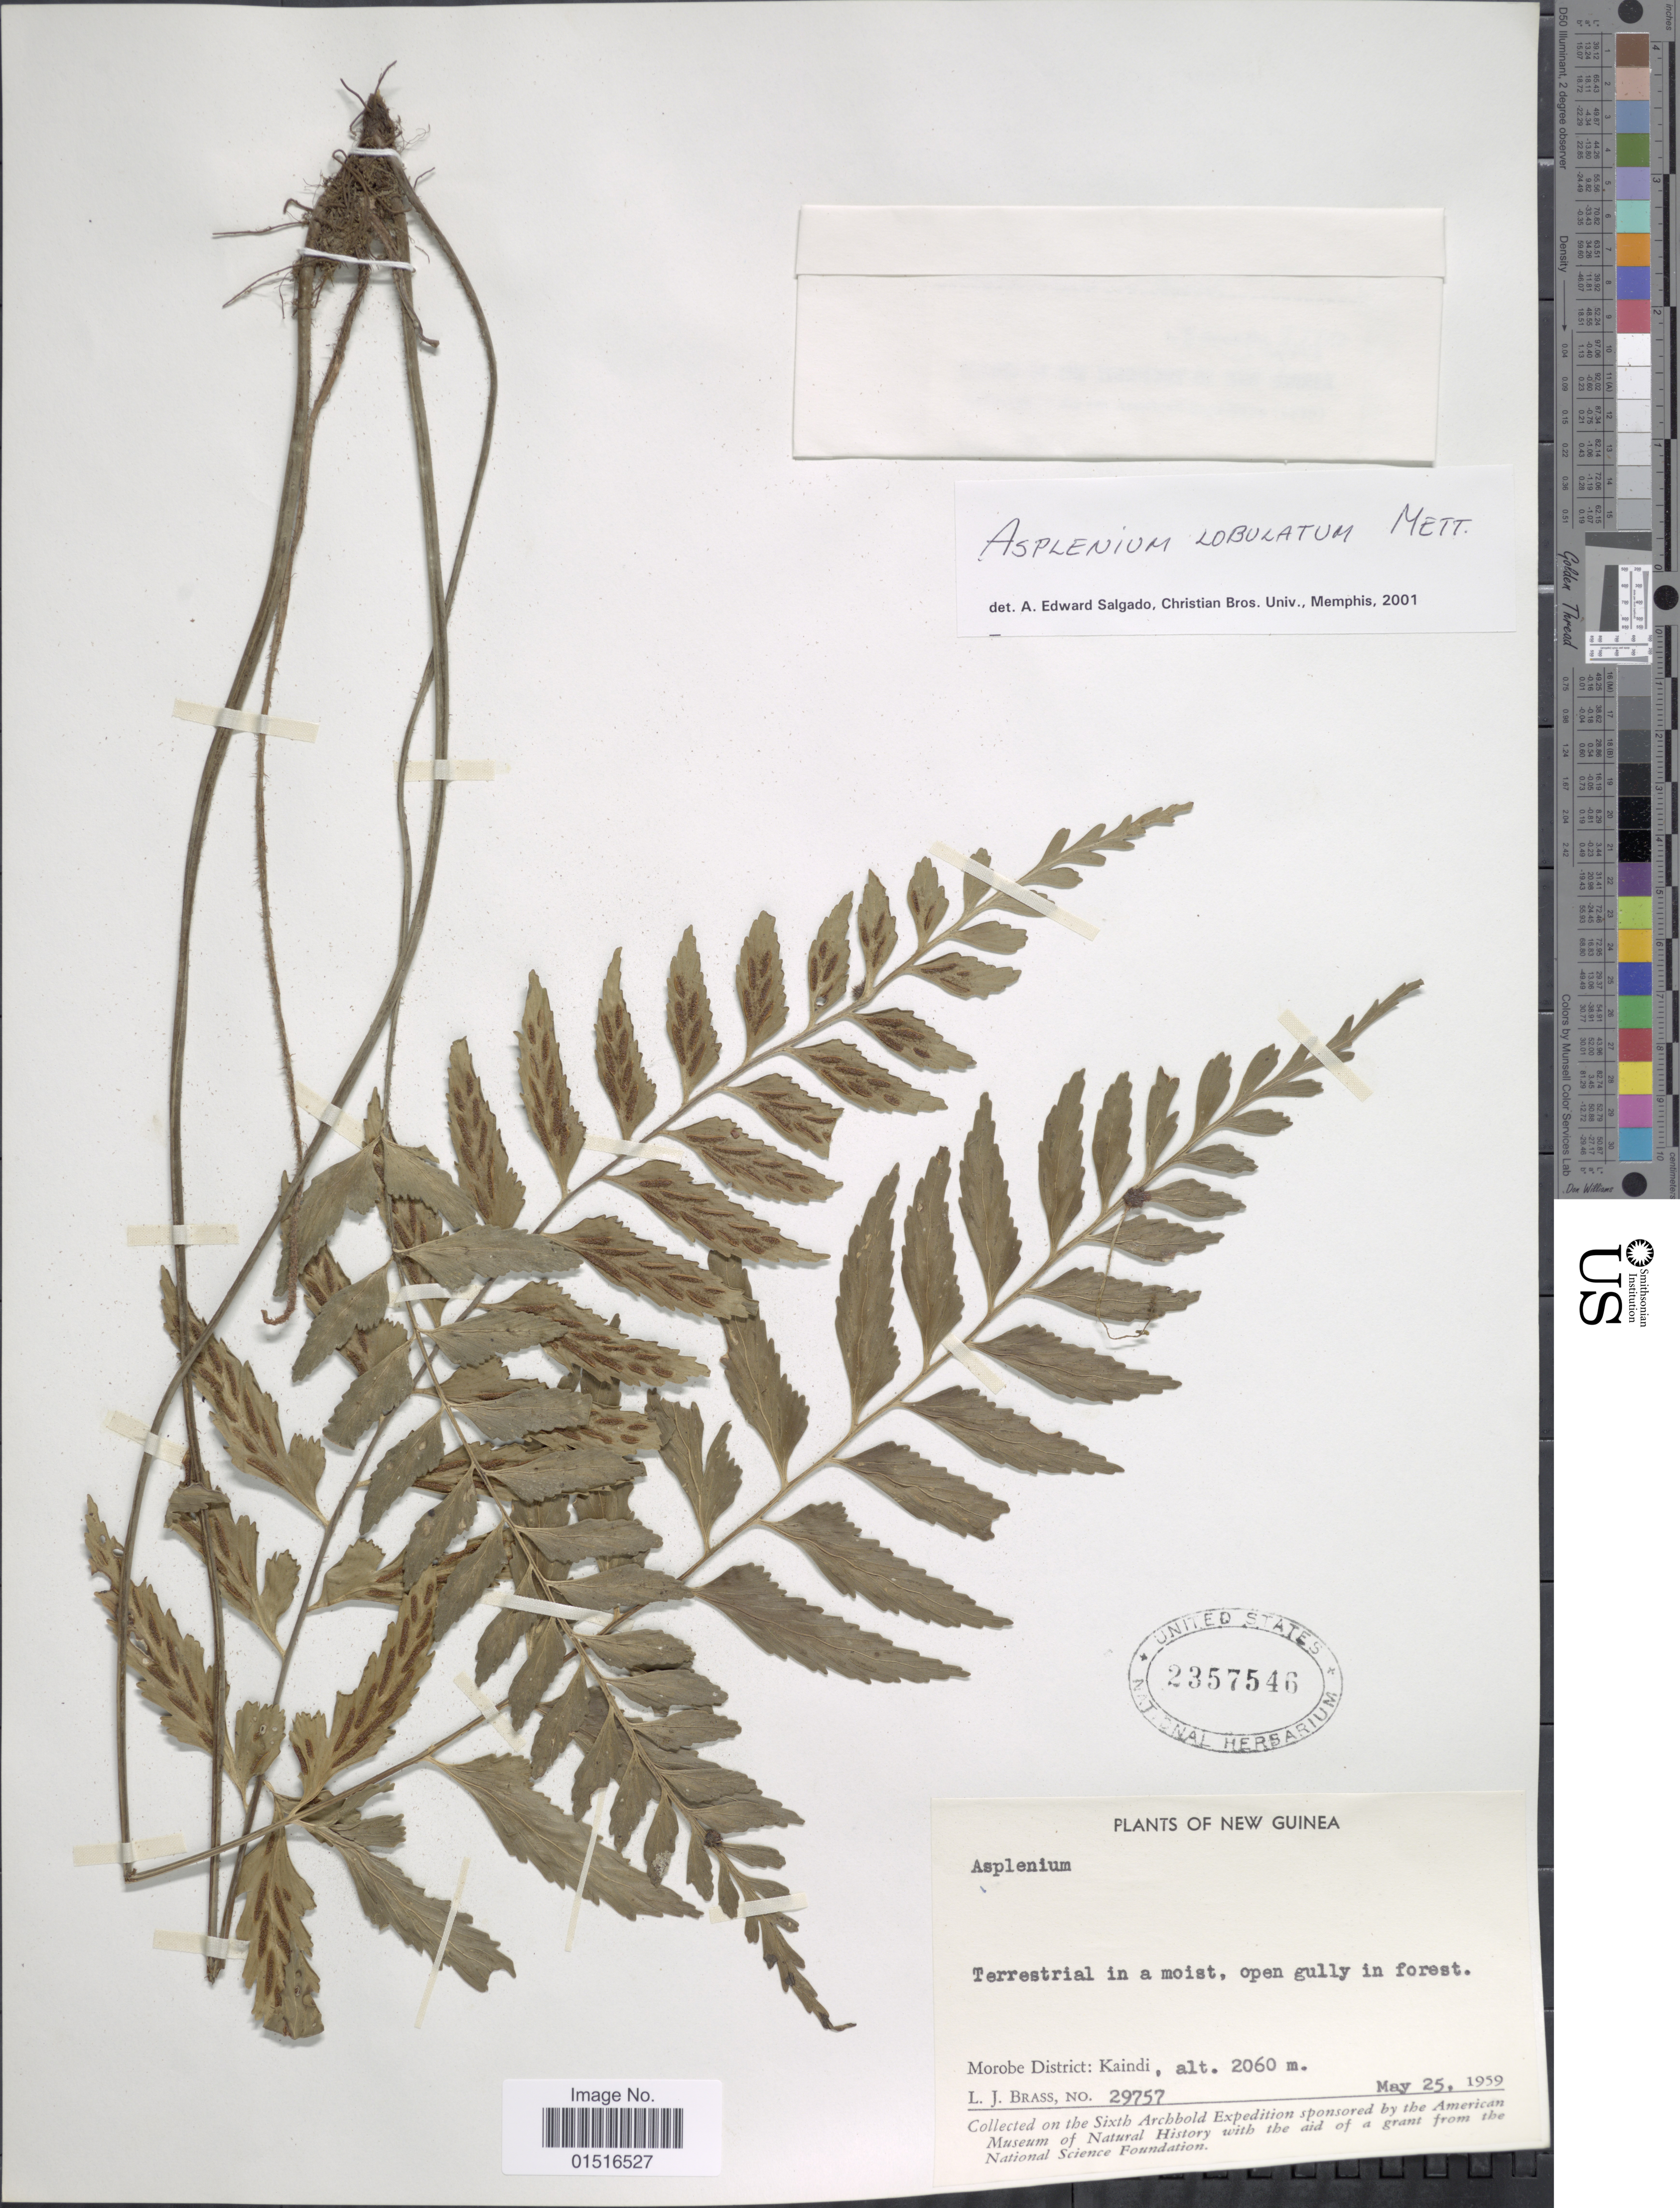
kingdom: Plantae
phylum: Tracheophyta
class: Polypodiopsida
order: Polypodiales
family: Aspleniaceae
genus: Asplenium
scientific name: Asplenium lobulatum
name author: Mett.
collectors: L. J. Brass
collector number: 29757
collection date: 1959-05-25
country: Papua New Guinea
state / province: Morobe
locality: New Guinea, Morobe District: Kaindi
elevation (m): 2060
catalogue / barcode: US 2357546